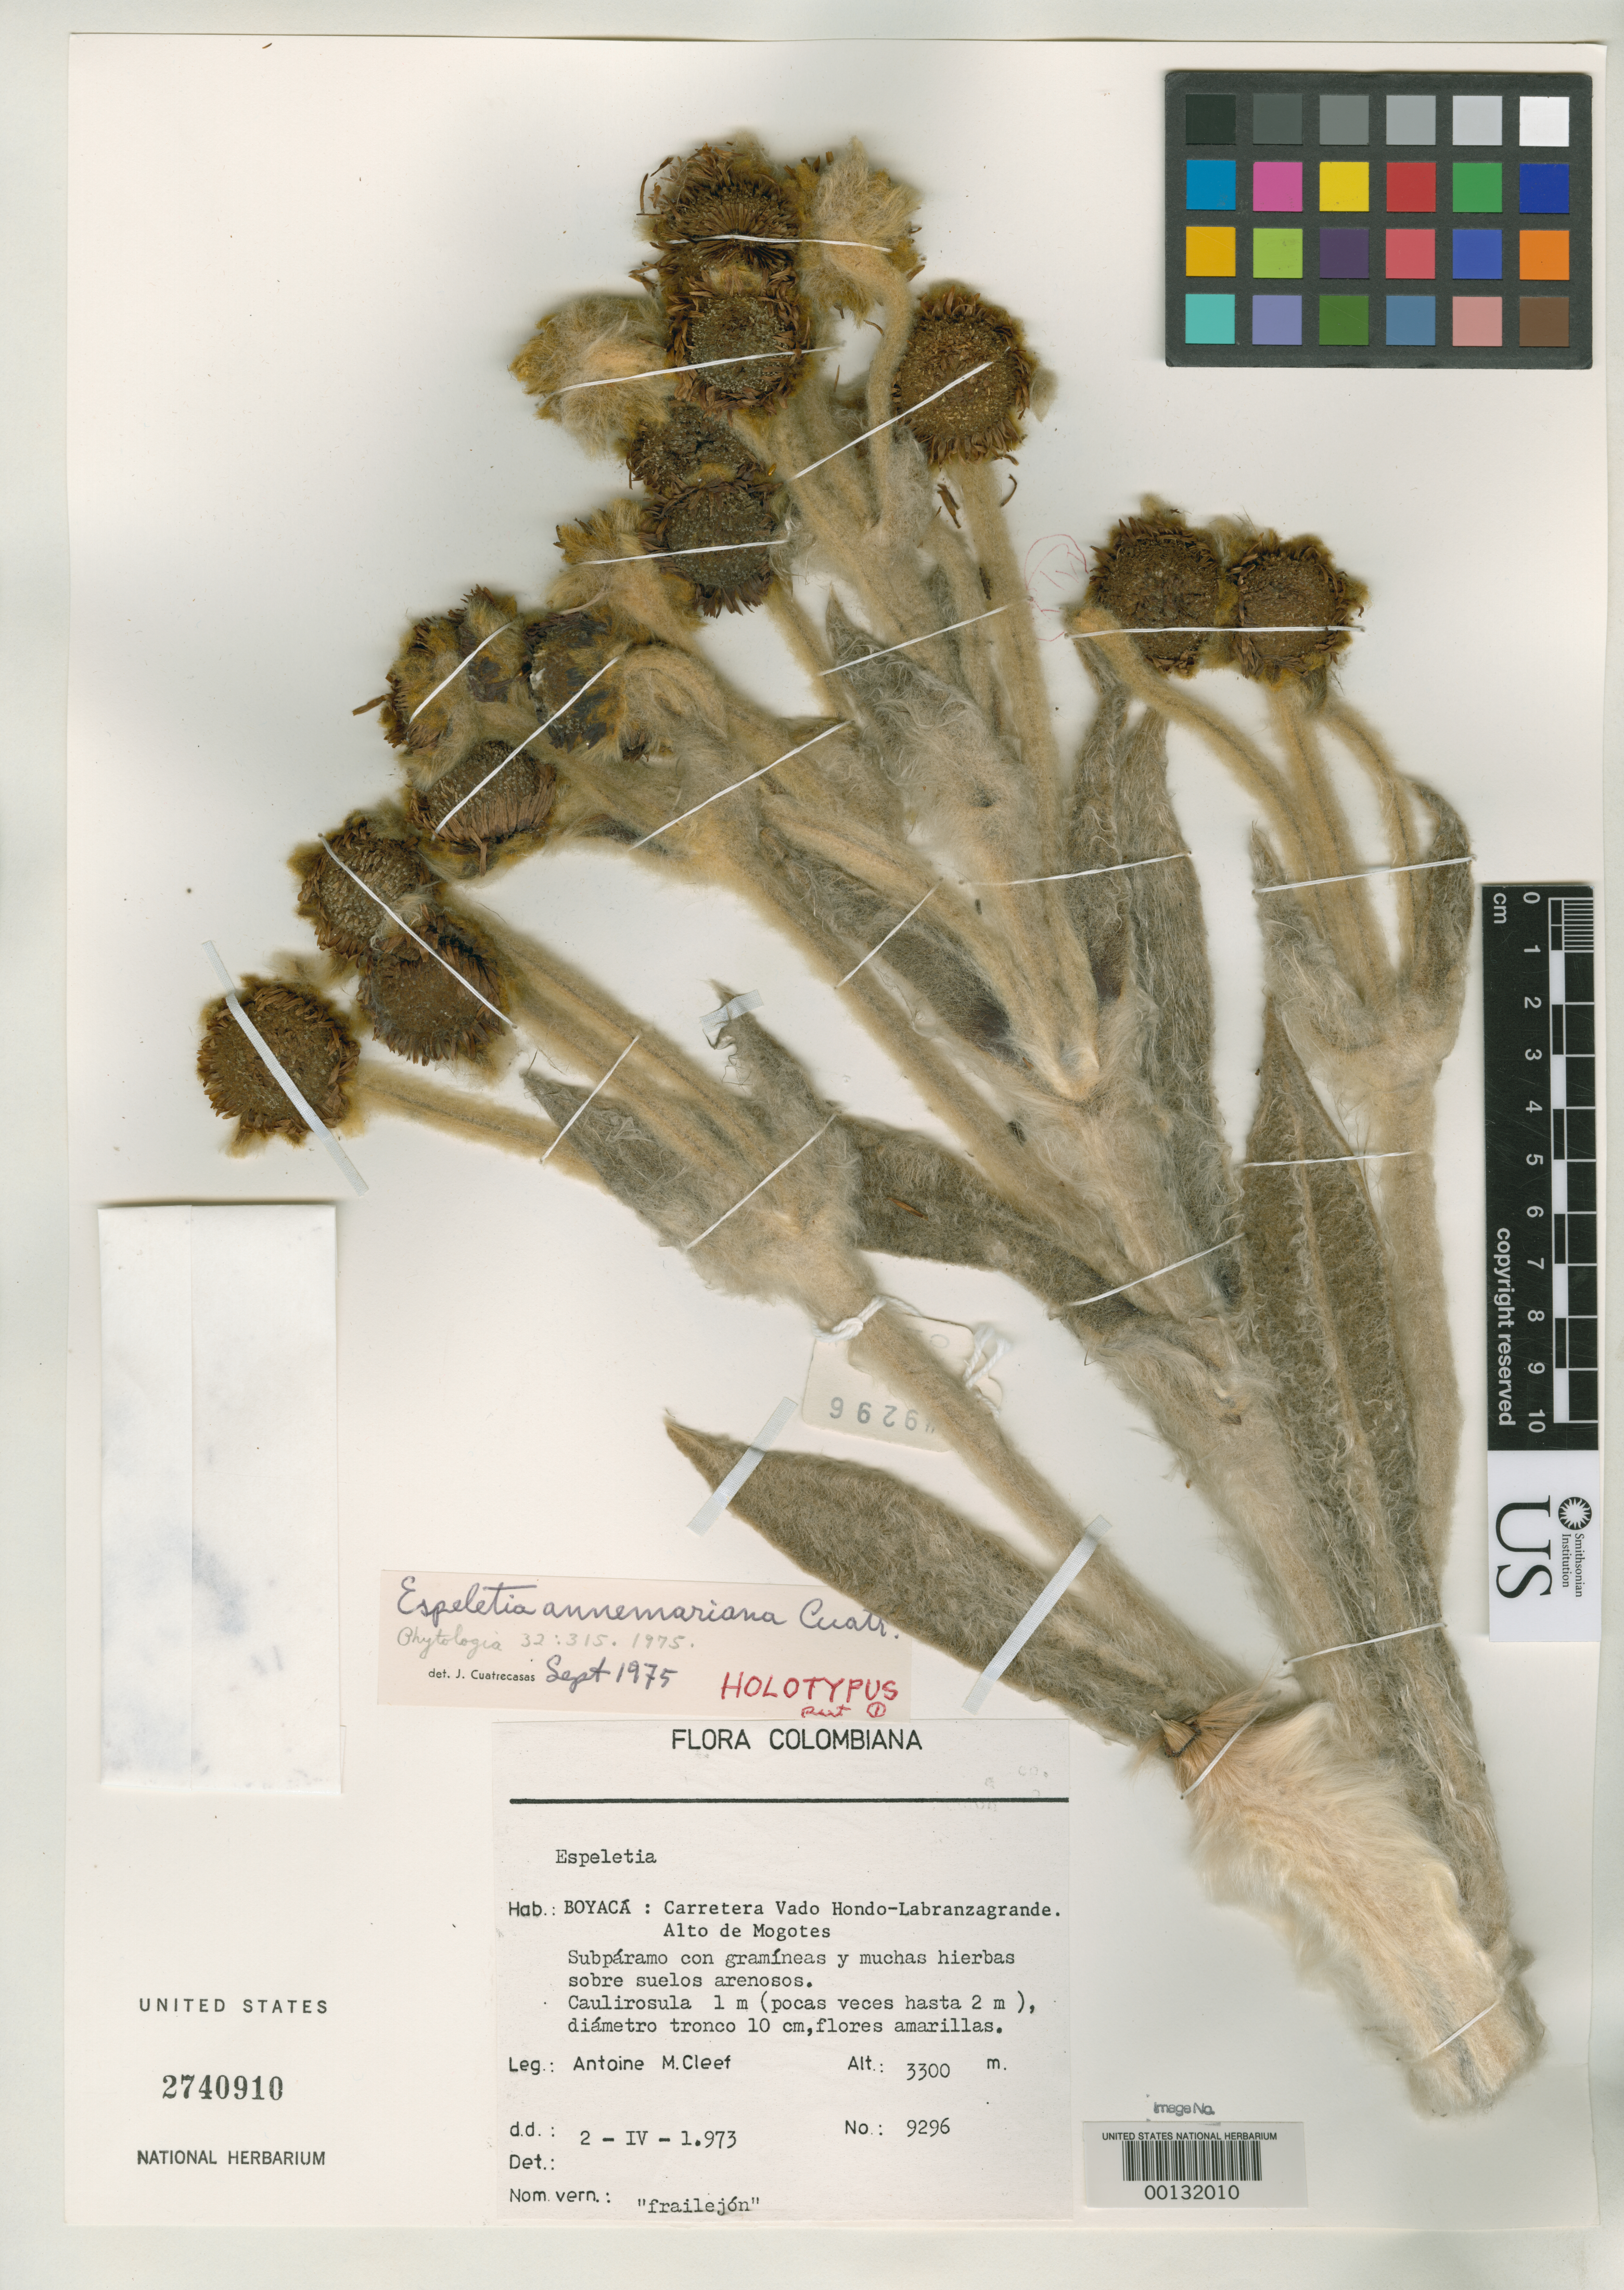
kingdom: Plantae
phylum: Tracheophyta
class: Magnoliopsida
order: Asterales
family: Asteraceae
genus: Espeletia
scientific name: Espeletia annemariana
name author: Cuatrec.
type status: Holotype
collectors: A. M. Cleef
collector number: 9296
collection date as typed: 02 Apr 1973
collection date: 1973-04-02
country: Colombia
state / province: Boyacá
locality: Carretera Vado Hondo-LAbranza Grande, Alto de Mogotes.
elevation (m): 3300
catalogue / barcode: US 2740910